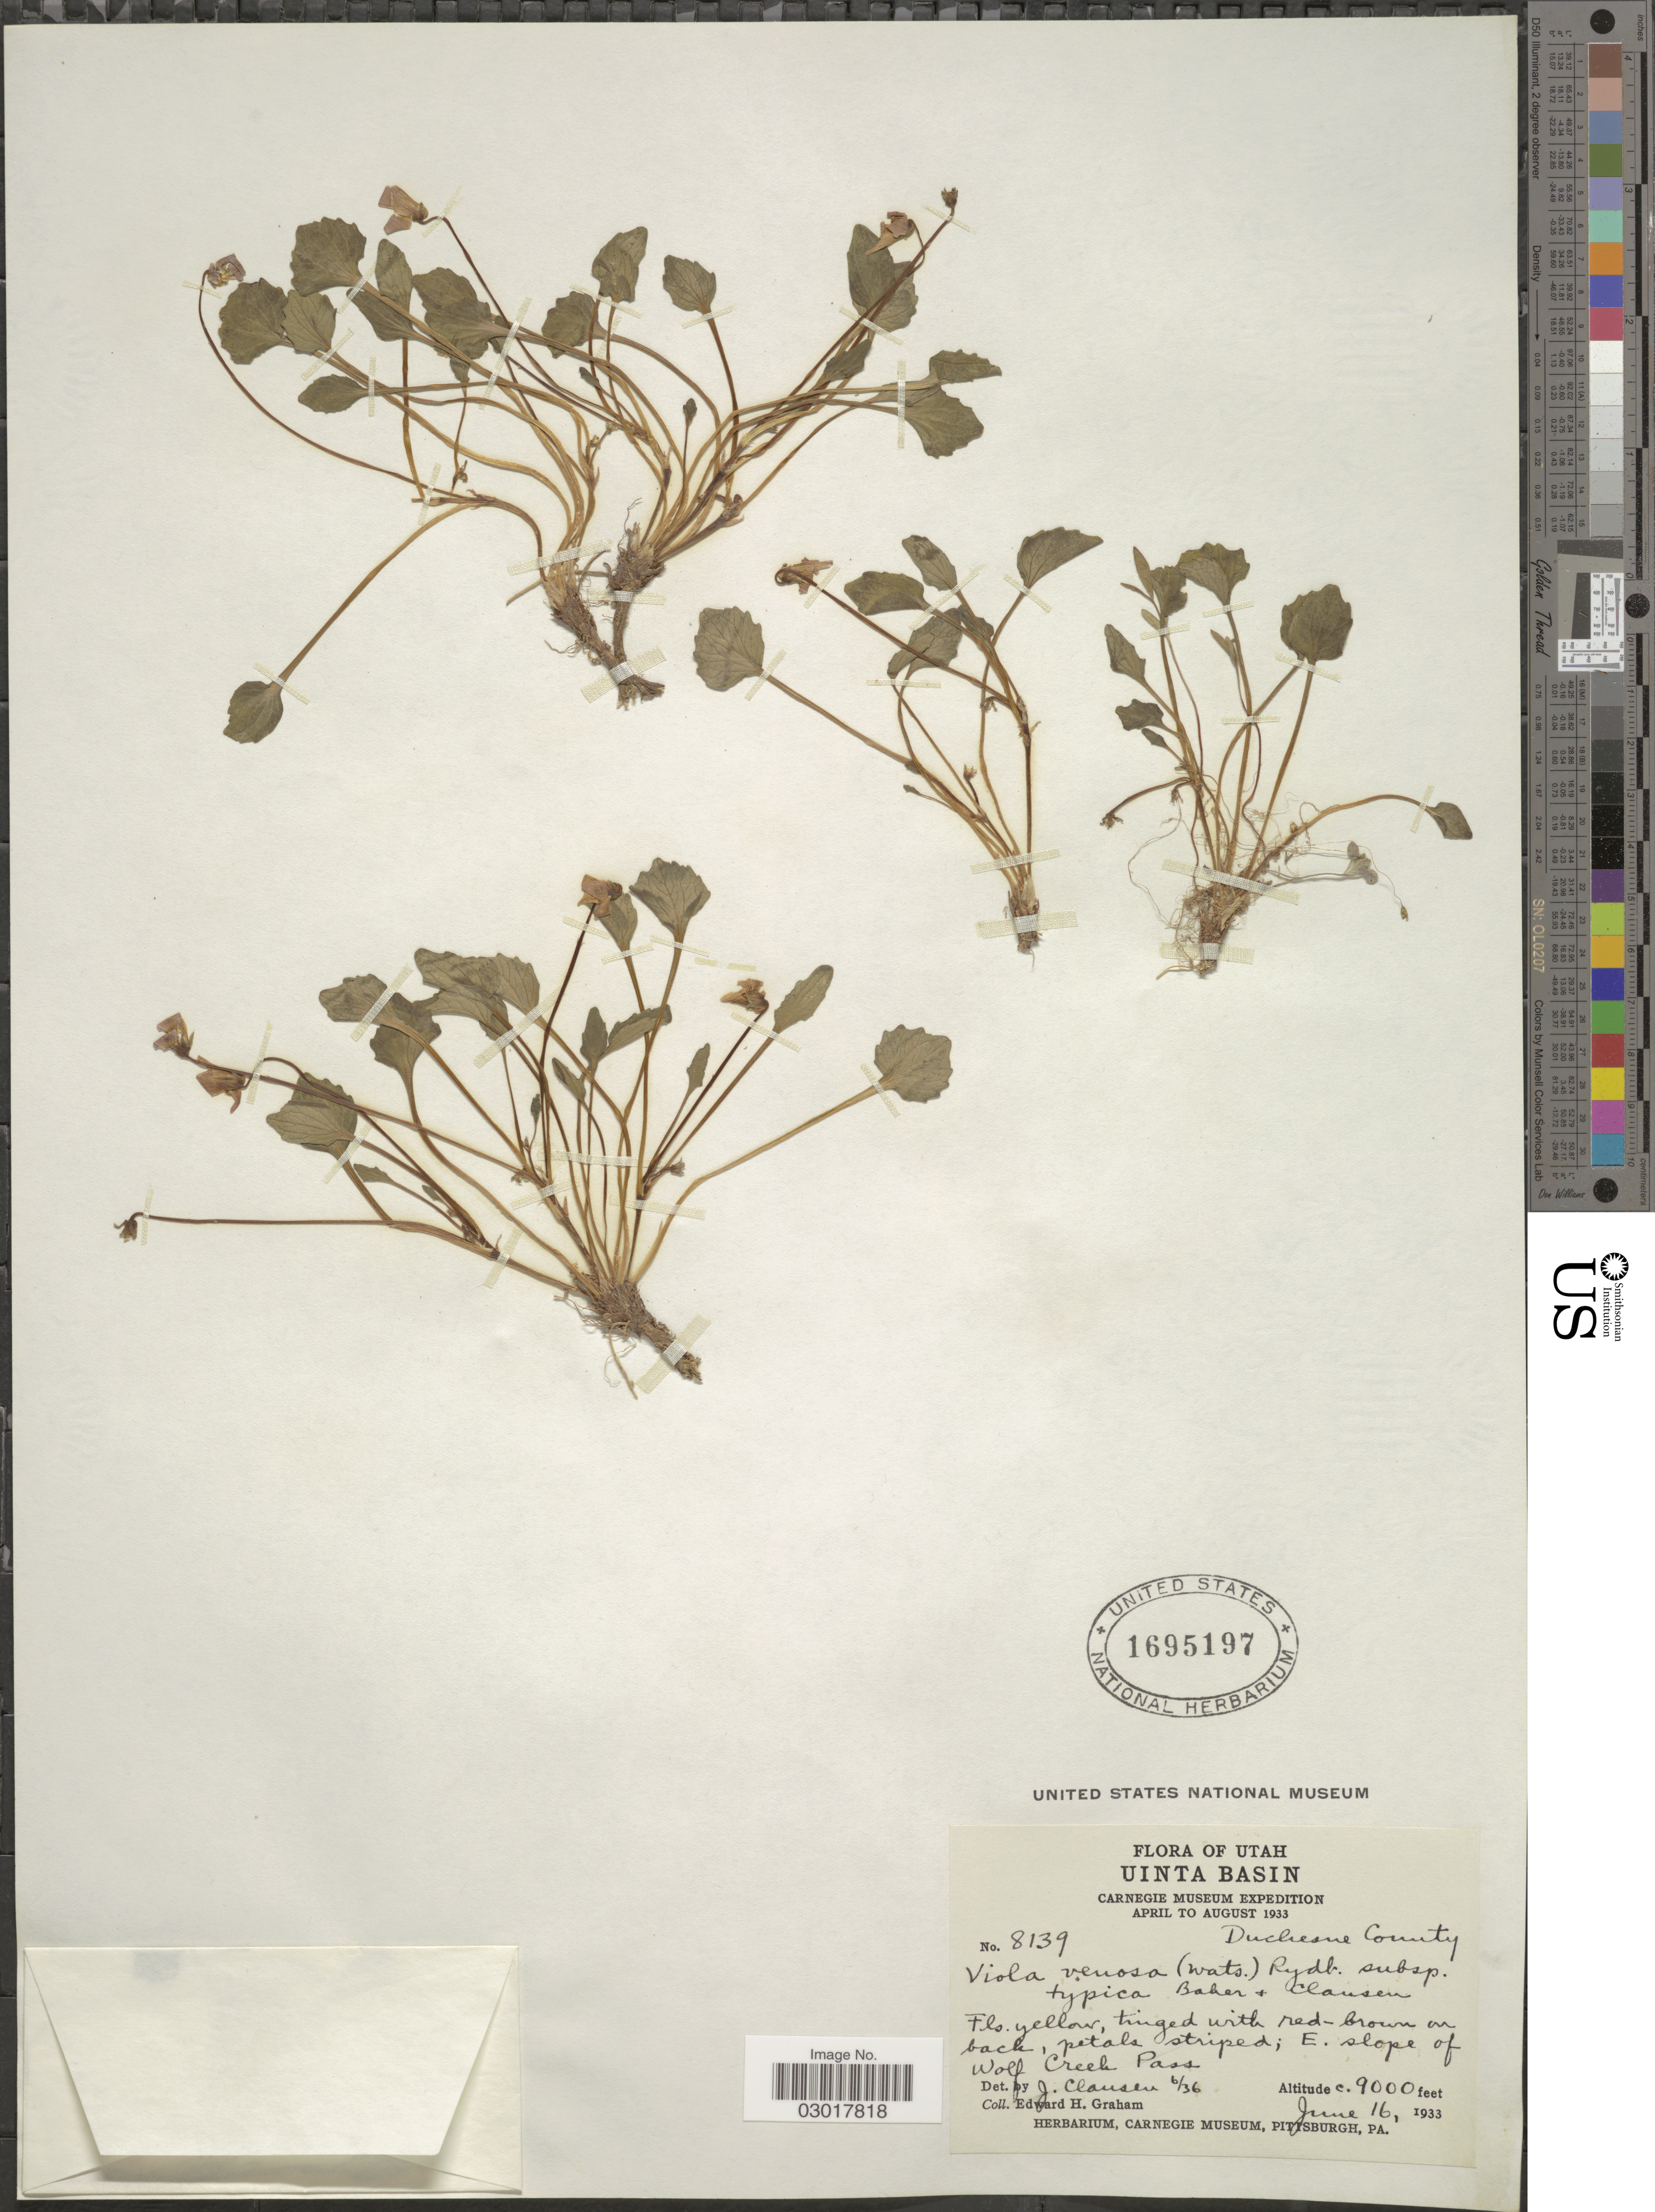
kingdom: Plantae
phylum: Tracheophyta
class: Magnoliopsida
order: Malpighiales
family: Violaceae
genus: Viola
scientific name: Viola venosa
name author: (S. Watson) Rydb.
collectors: E. H. Graham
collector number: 8139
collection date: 1933-06-16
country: United States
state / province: Utah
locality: Uinta Basin. E. slope of Wolf Creek Pass.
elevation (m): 2743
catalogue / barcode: US 1695197